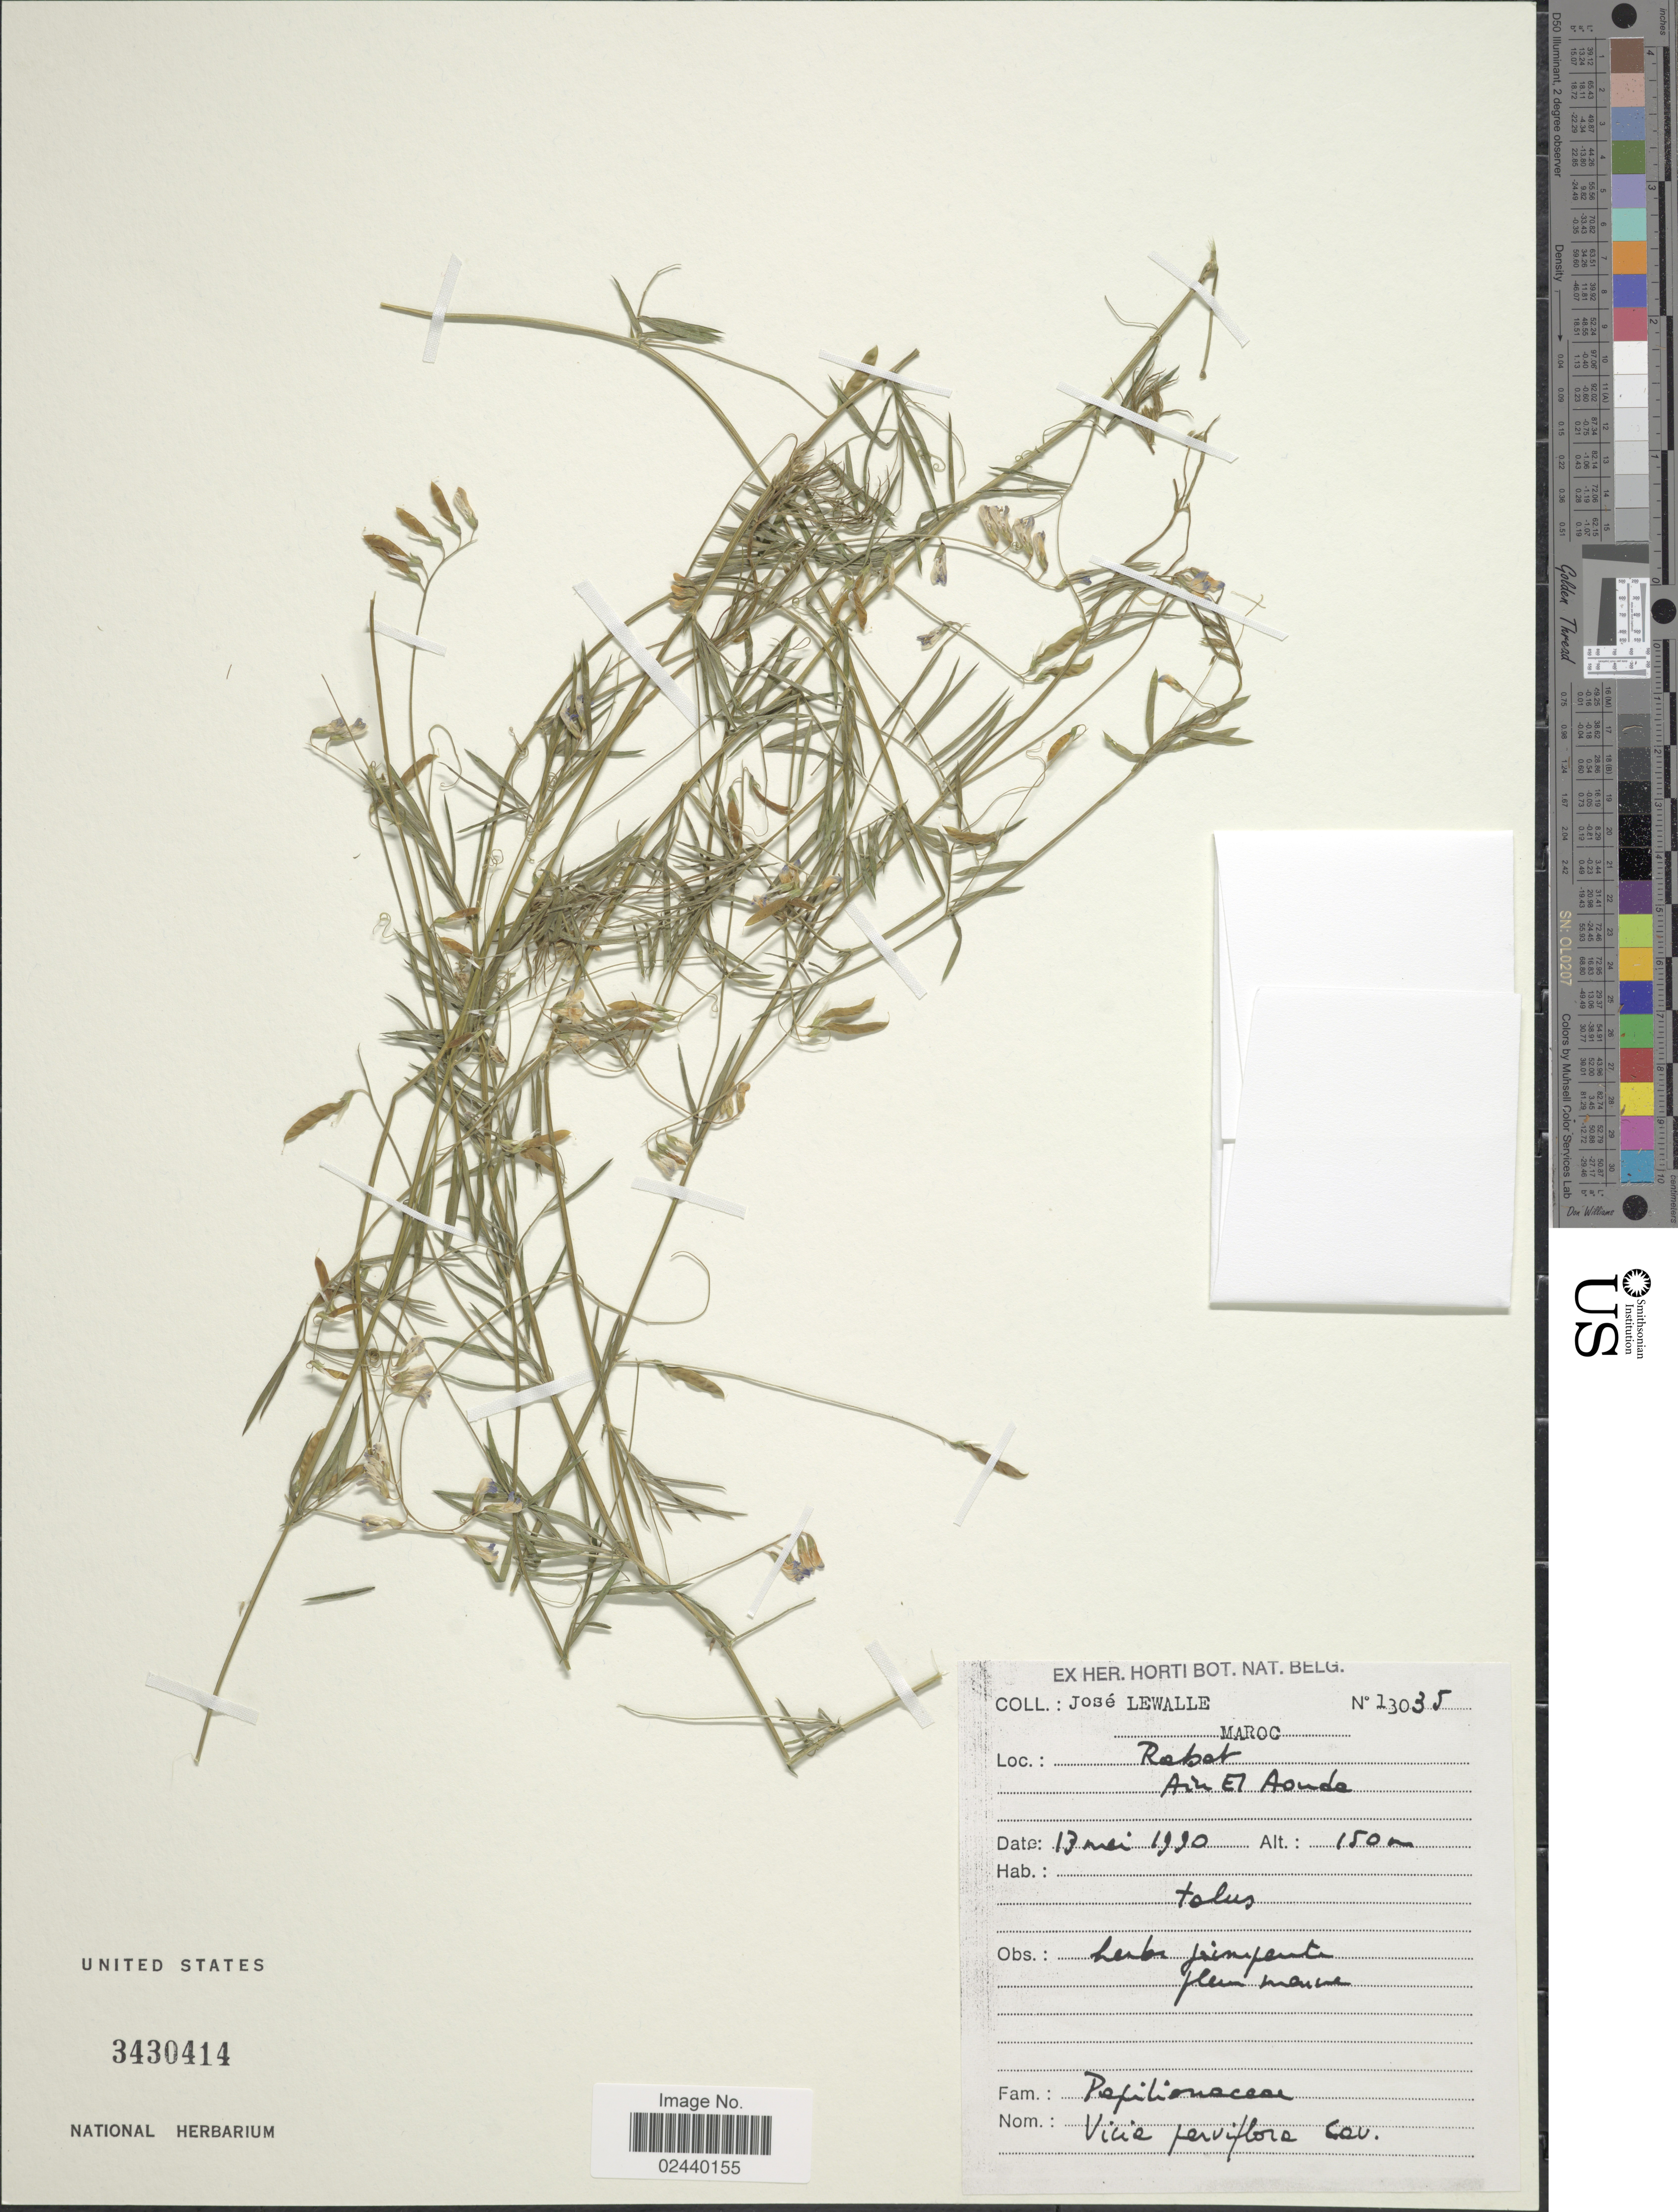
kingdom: Plantae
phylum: Tracheophyta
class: Magnoliopsida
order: Fabales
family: Fabaceae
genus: Vicia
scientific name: Vicia parviflora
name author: Cav.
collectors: J. Lewalle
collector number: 13035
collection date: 1990-05-13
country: Morocco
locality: Rabat.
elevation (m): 150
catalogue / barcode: US 3430414